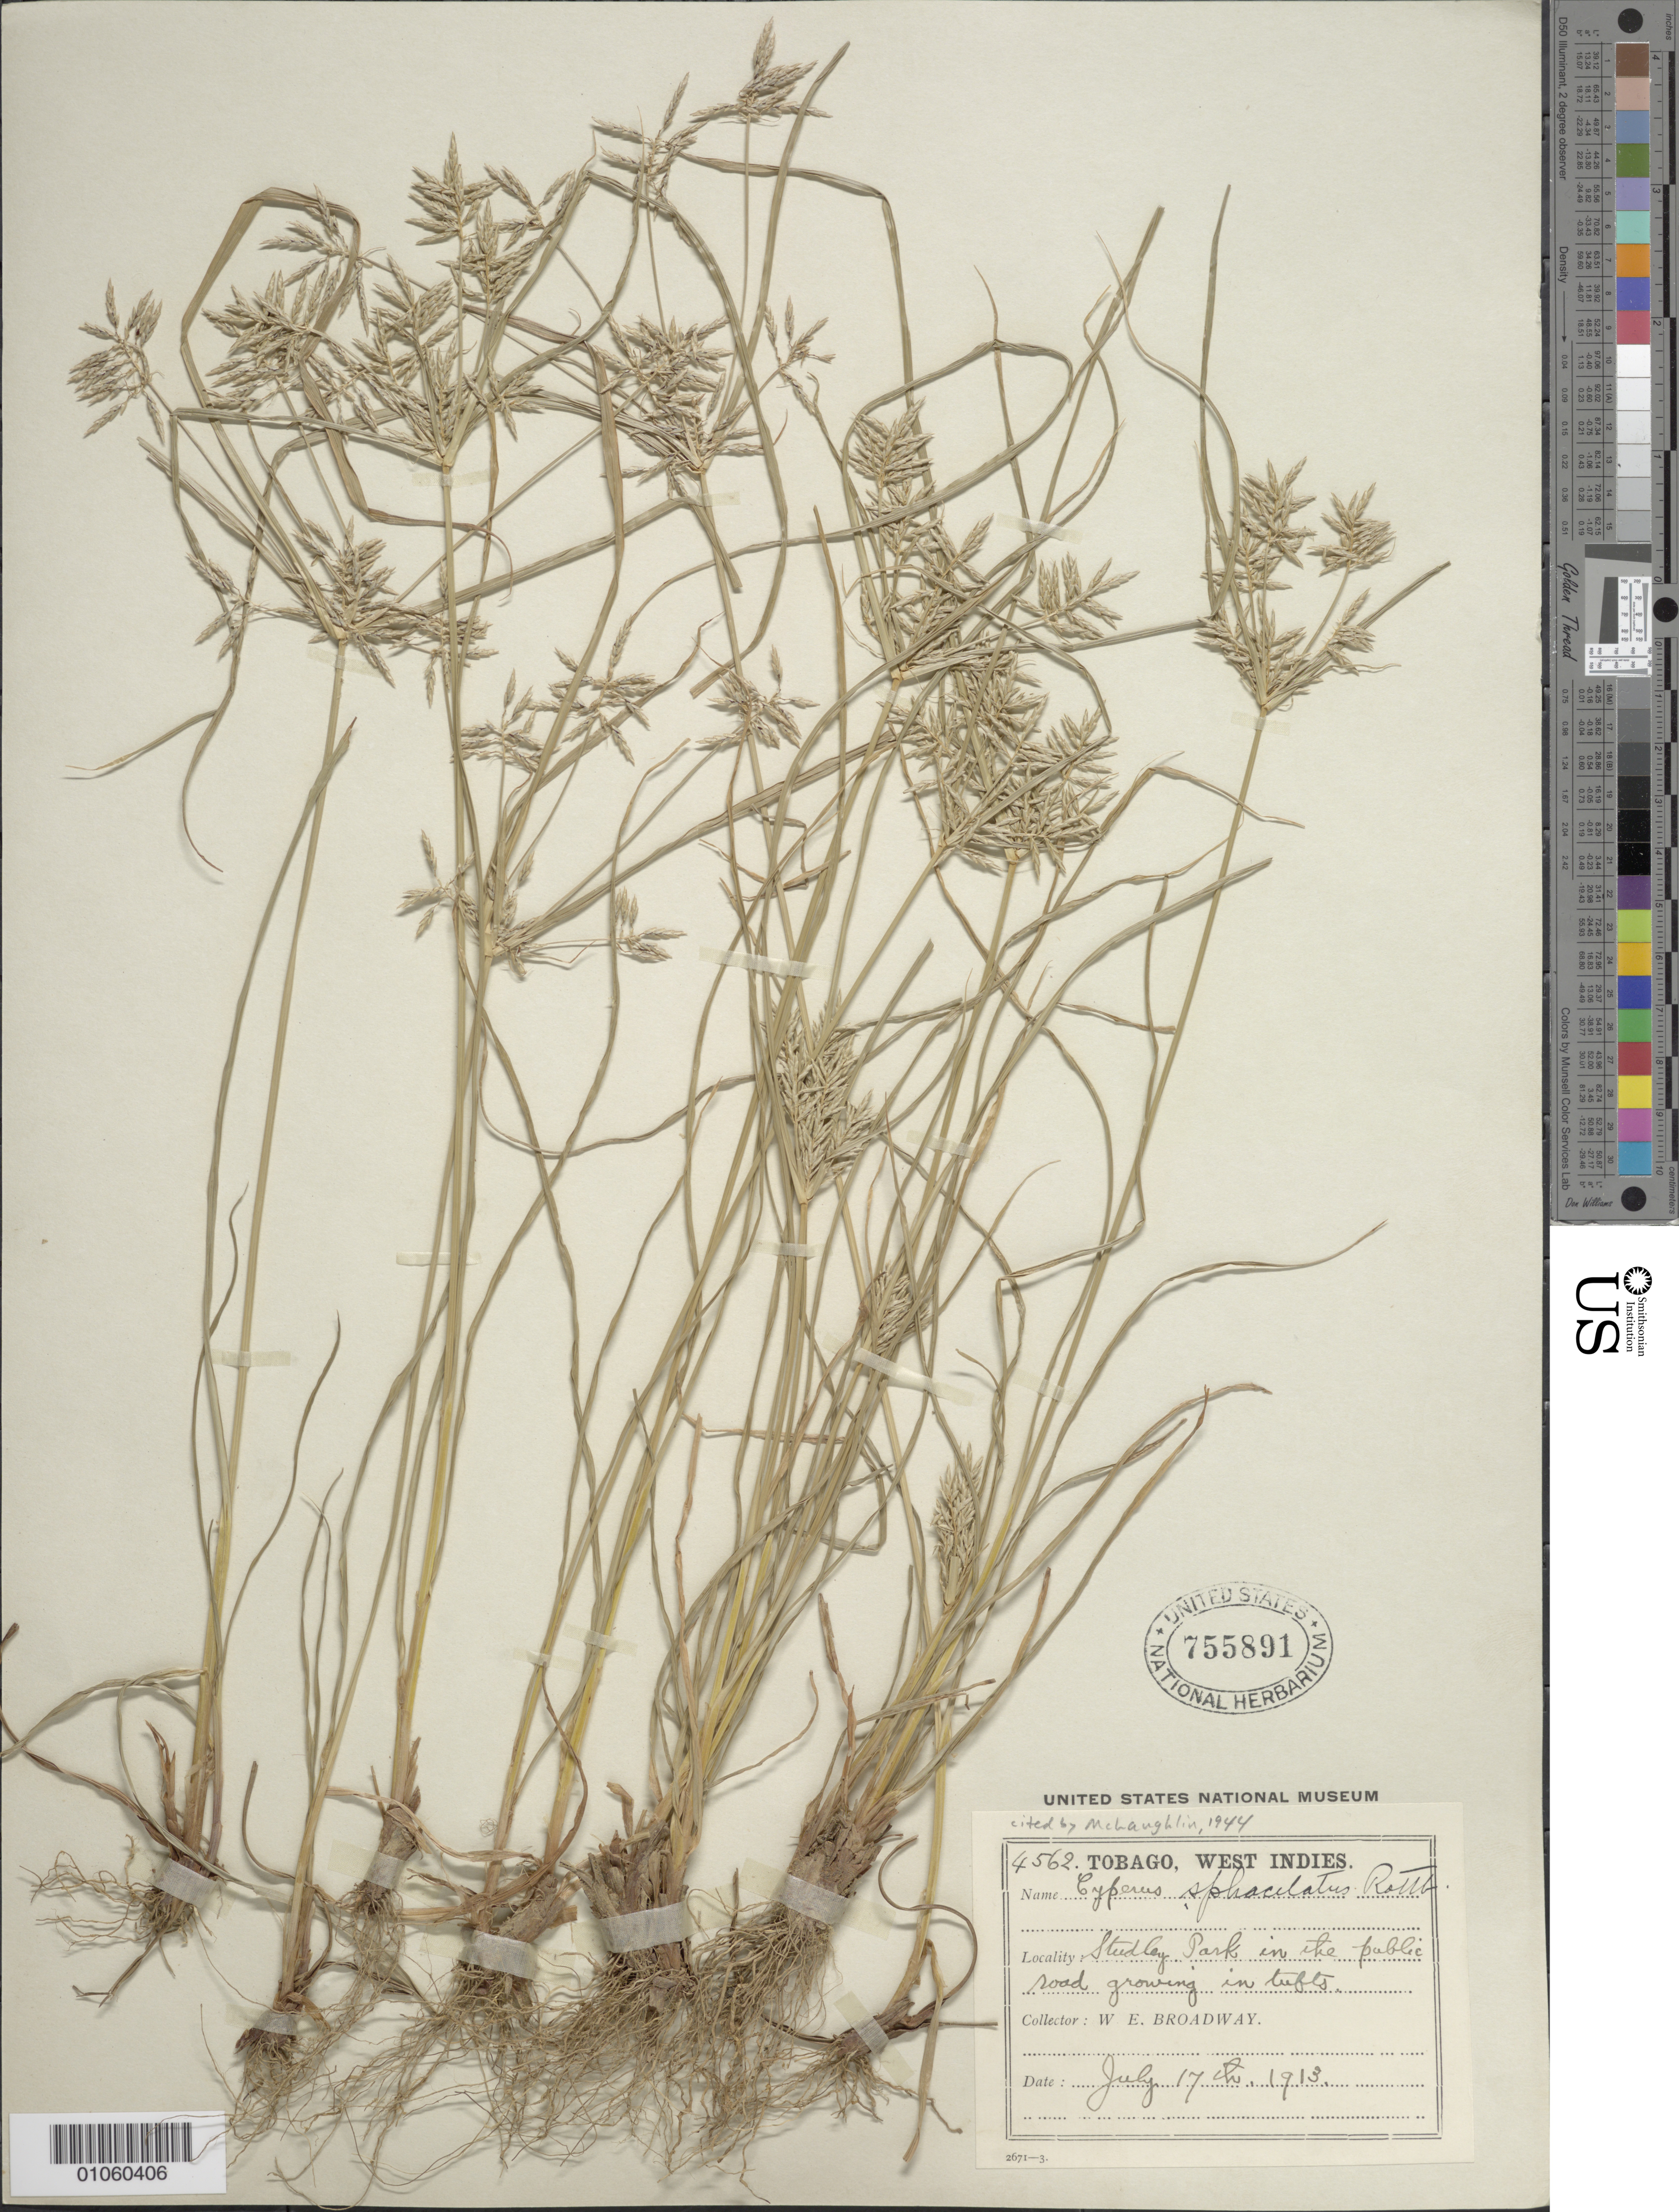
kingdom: Plantae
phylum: Tracheophyta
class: Liliopsida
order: Poales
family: Cyperaceae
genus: Cyperus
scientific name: Cyperus sphacelatus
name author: Rottb.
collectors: W. E. Broadway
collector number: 4562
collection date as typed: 17 Jul 1913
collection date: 1913-07-17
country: Trinidad and Tobago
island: Tobago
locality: Studley Park in the public road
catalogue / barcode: US 755891